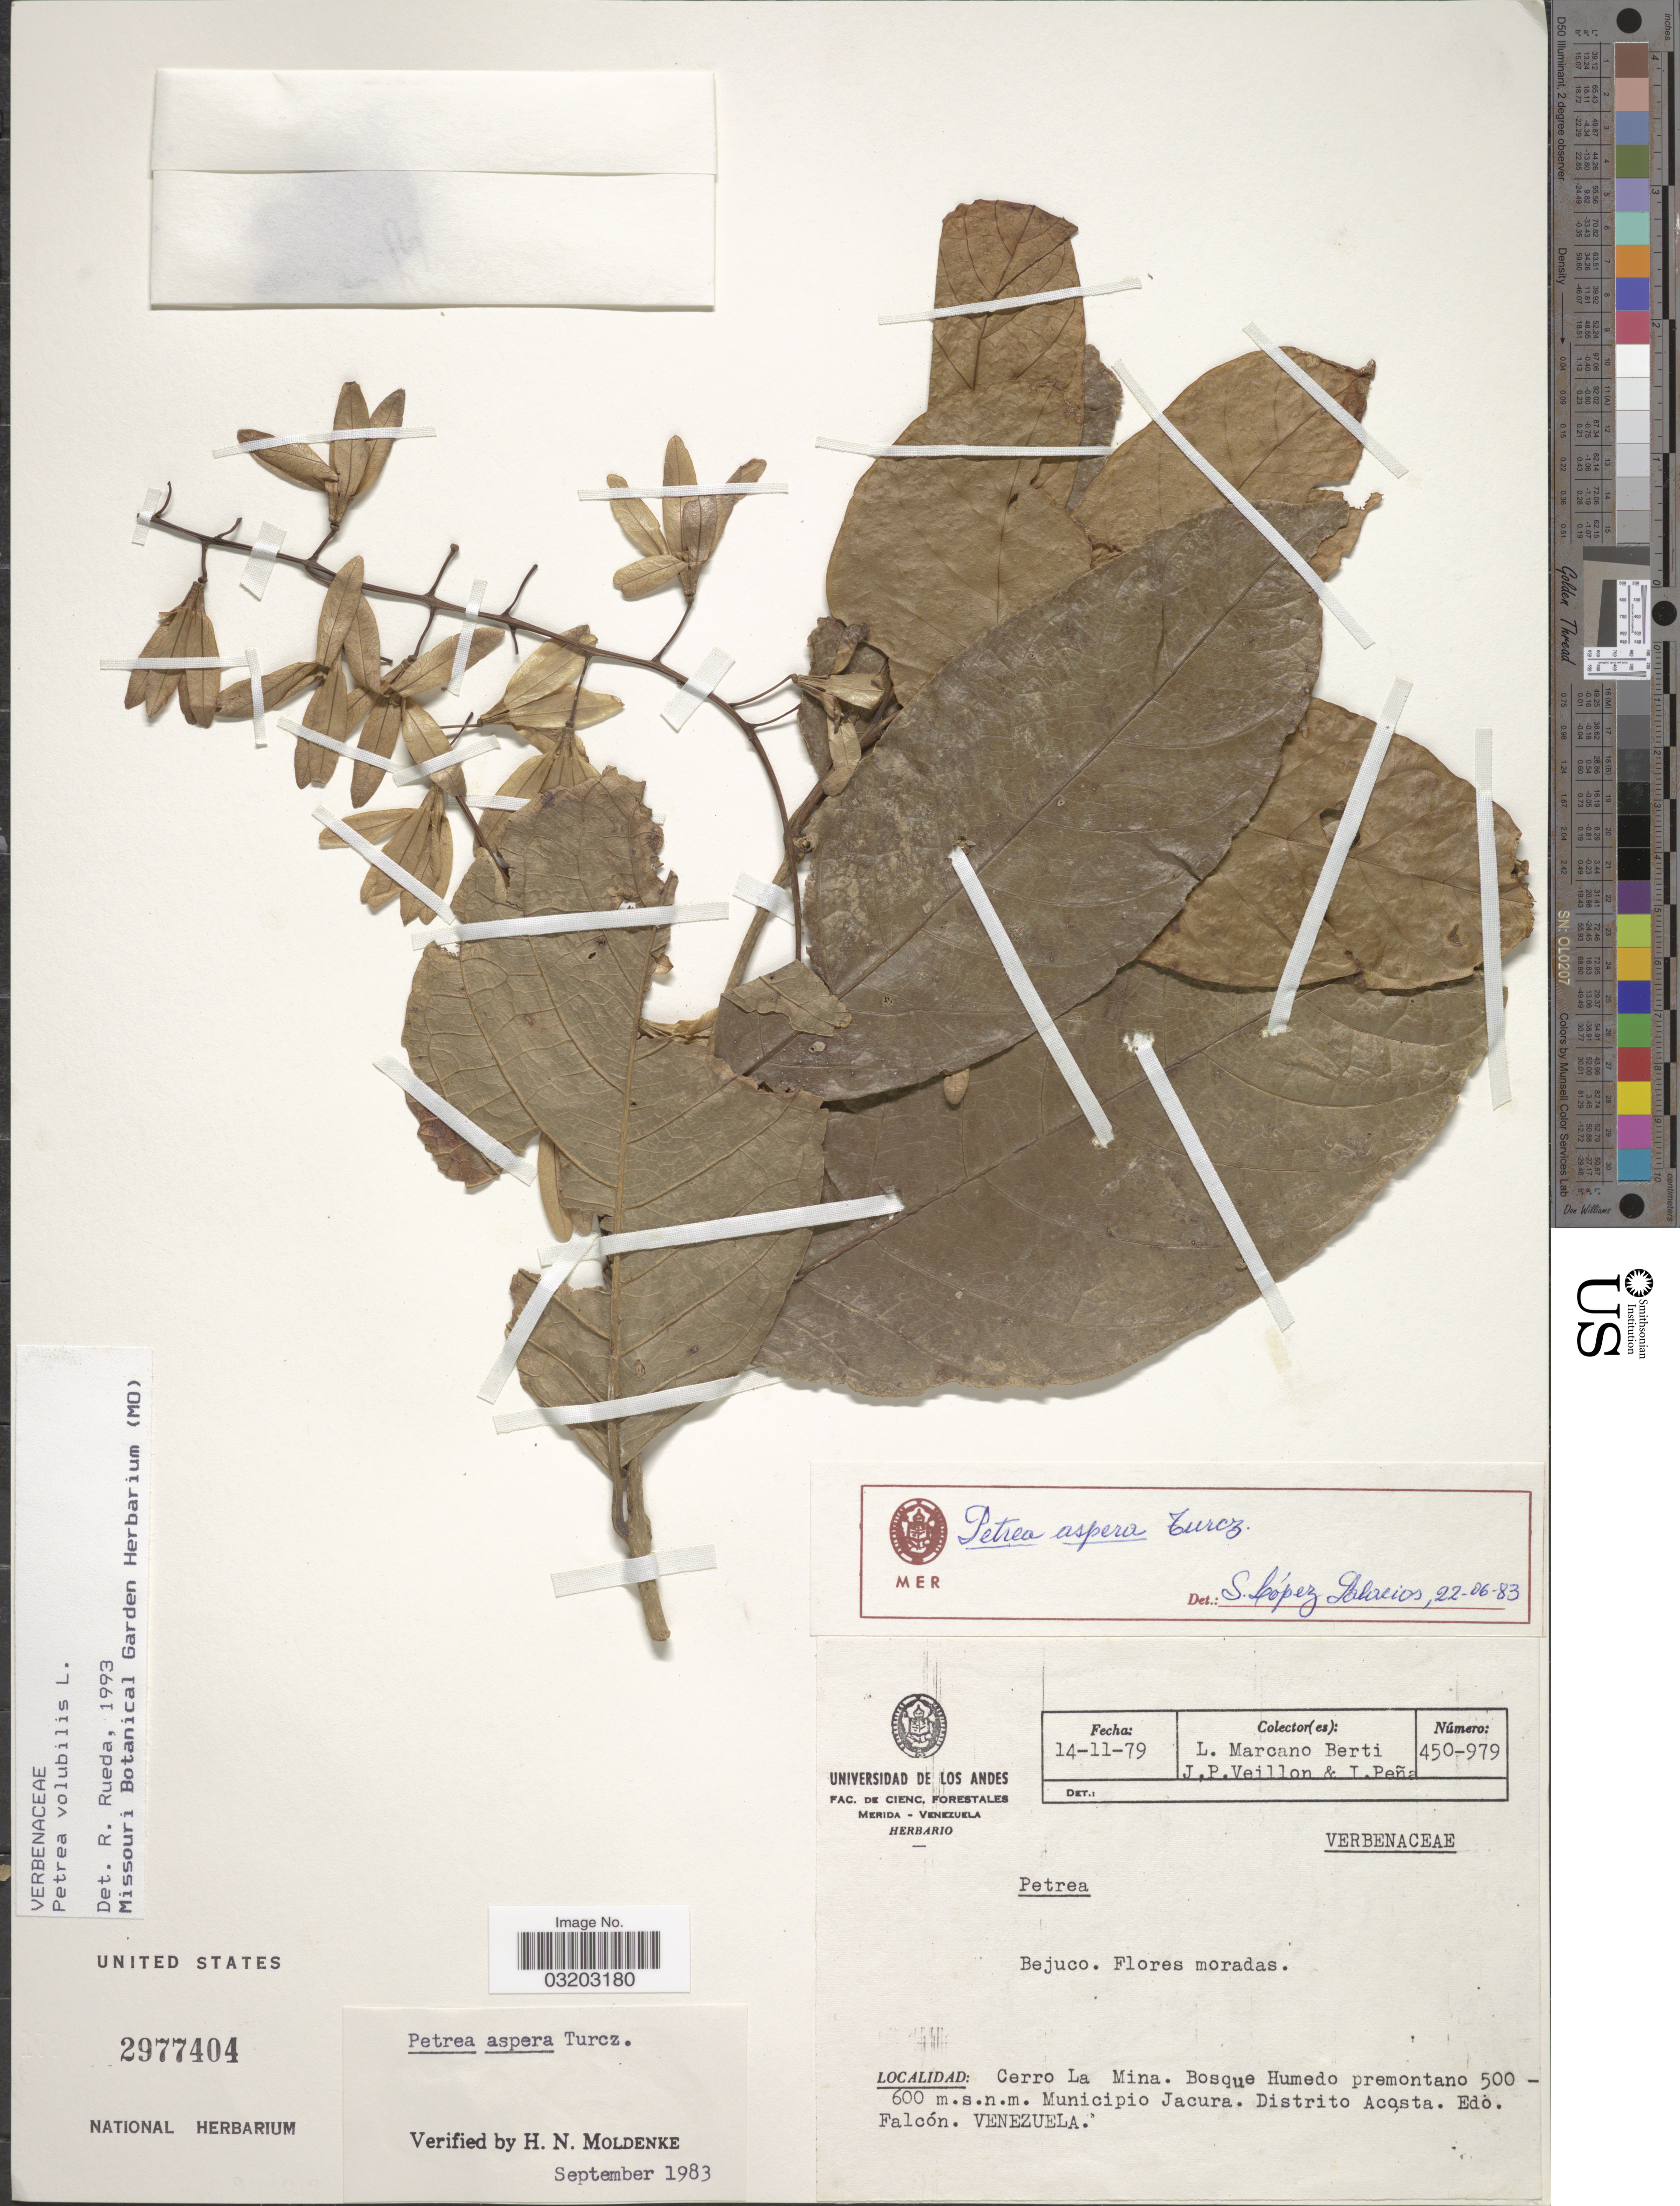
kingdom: Plantae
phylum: Tracheophyta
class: Magnoliopsida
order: Lamiales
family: Verbenaceae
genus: Petrea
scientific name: Petrea volubilis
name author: L.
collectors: L. Marcano-Berti, J. Veillon & I. Pena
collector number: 450-979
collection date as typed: Transcribed d/m/y: 14/11/79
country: Venezuela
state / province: Falcón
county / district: Jacura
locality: Cerro La Mina. Municipio Jacura. Distrito Acosta.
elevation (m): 500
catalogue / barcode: US 2977404